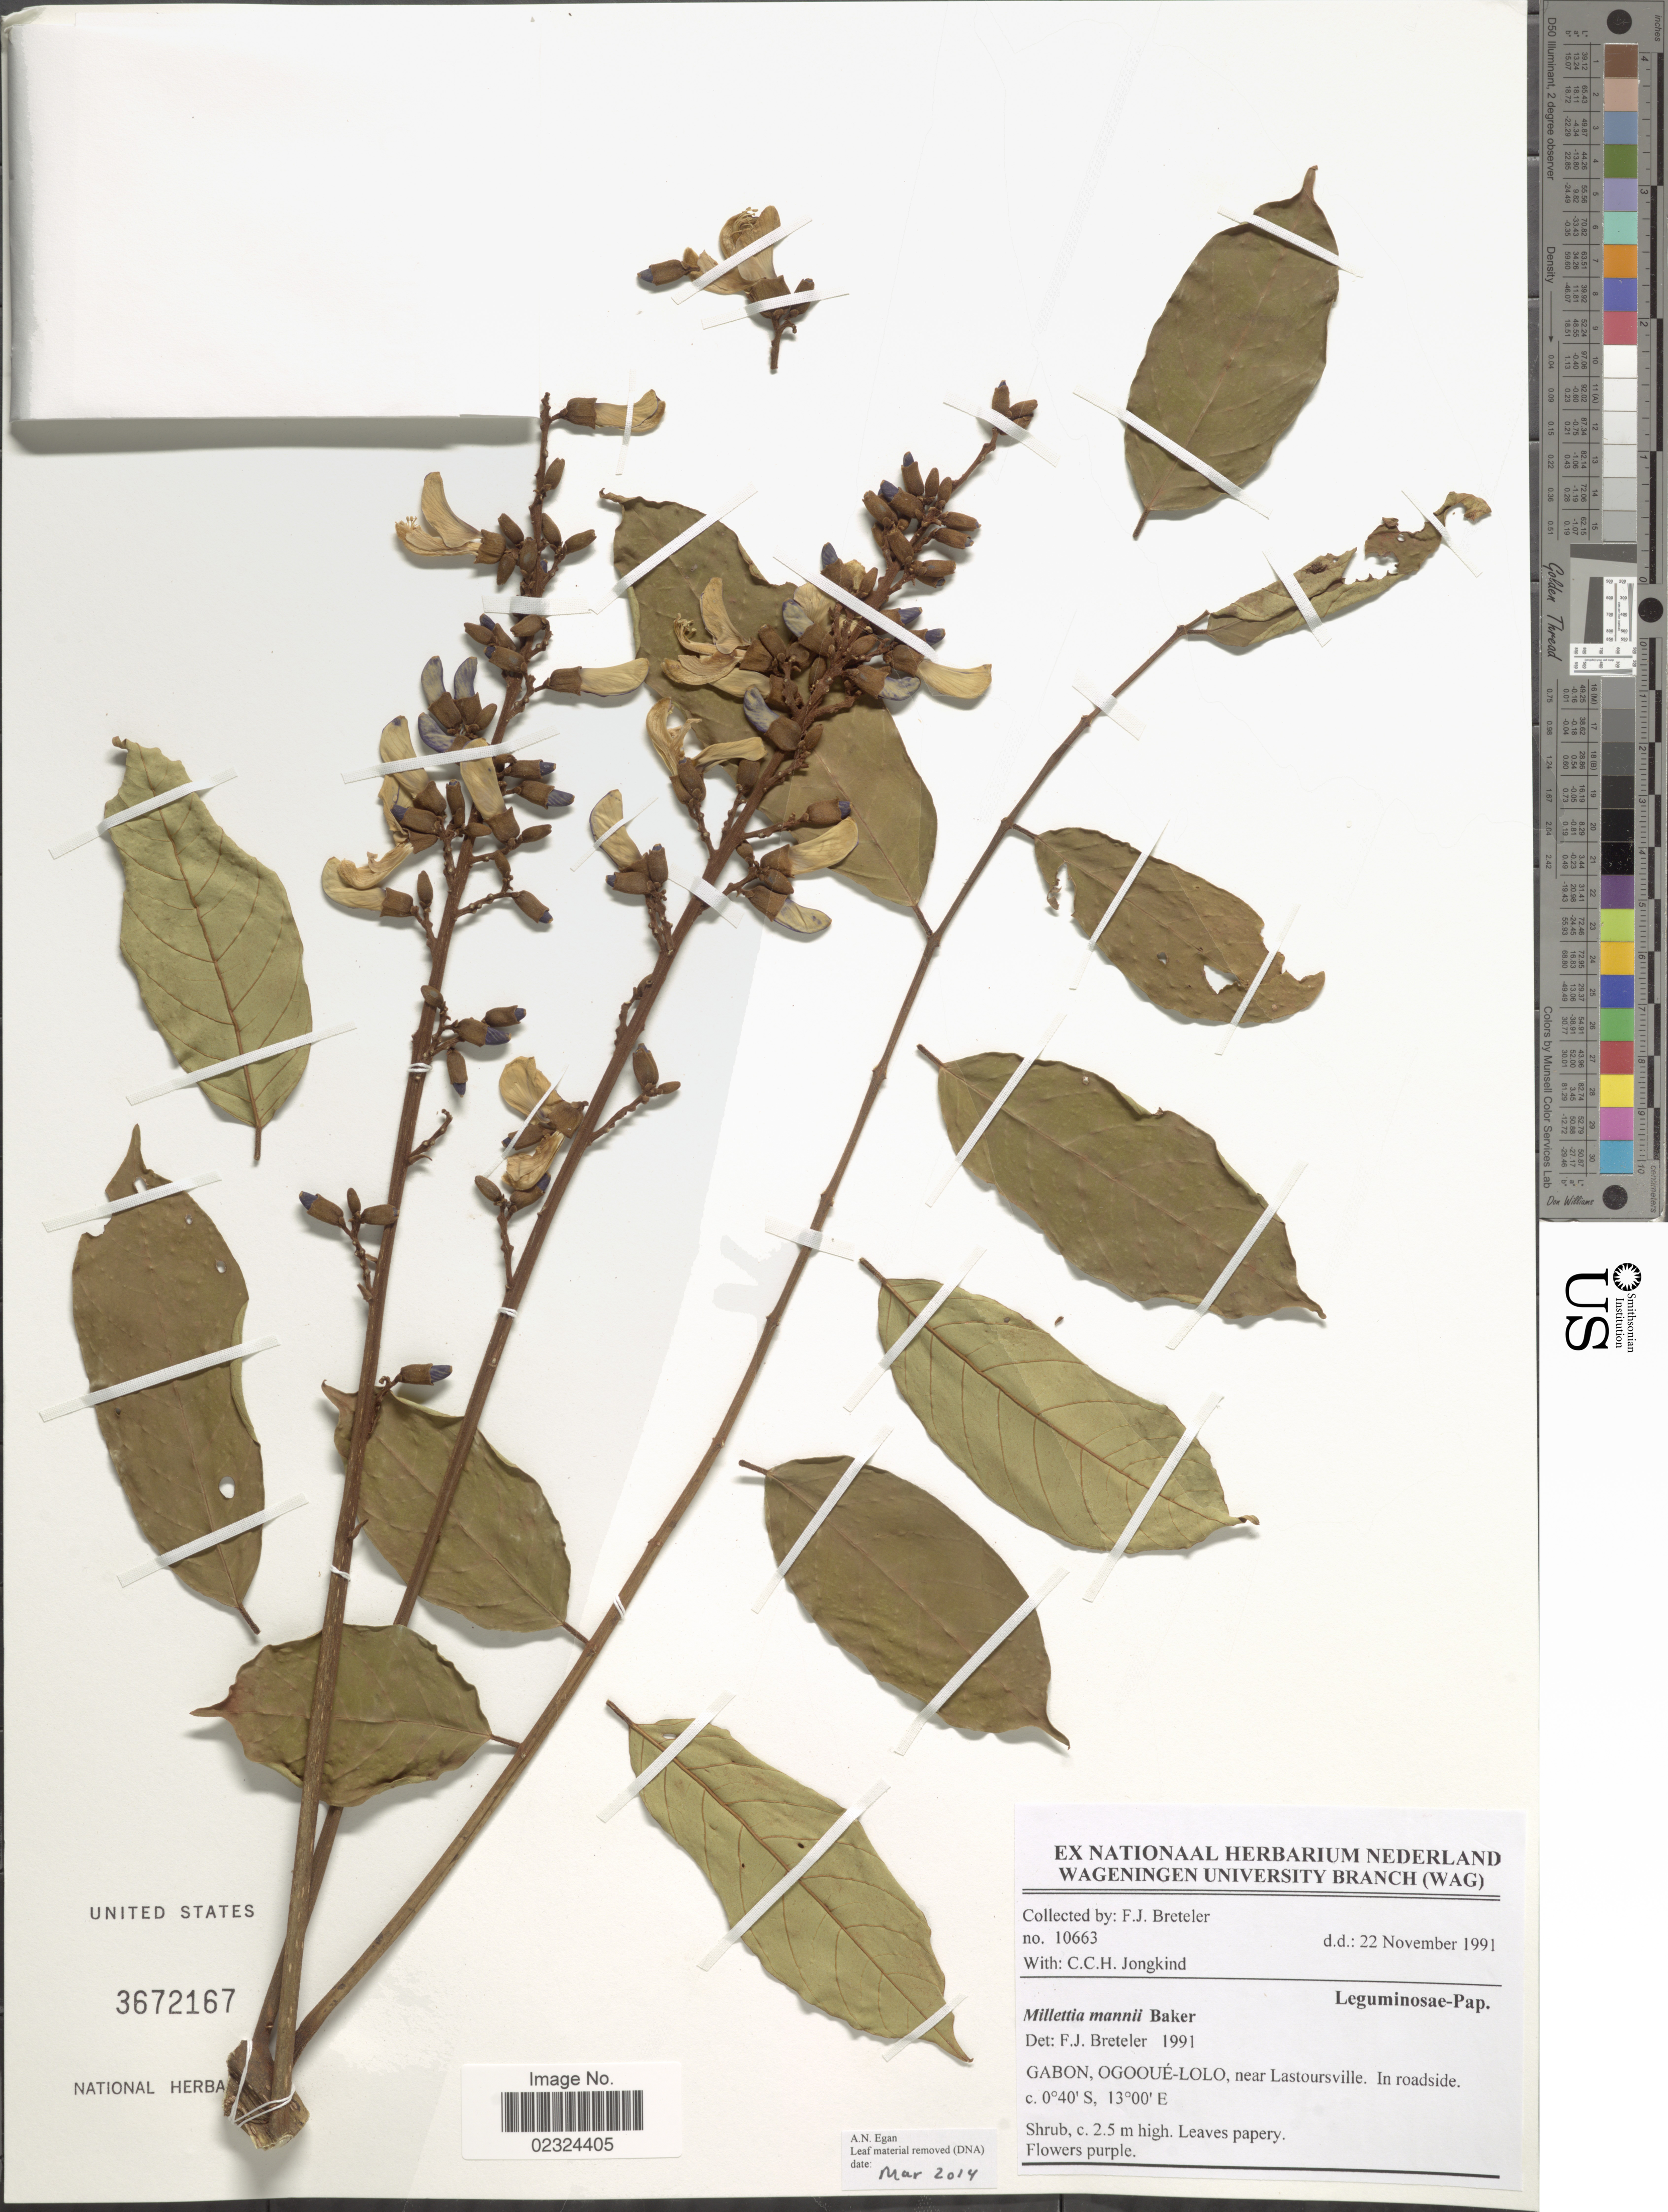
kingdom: Plantae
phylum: Tracheophyta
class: Magnoliopsida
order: Fabales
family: Fabaceae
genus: Millettia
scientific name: Millettia mannii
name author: Baker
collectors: F. J. Breteler & C. C. Jongkind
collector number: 10663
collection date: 1991-11-22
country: Gabon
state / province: Ogooue-Lolo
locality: Near Lastoursville.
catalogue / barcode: US 3672167